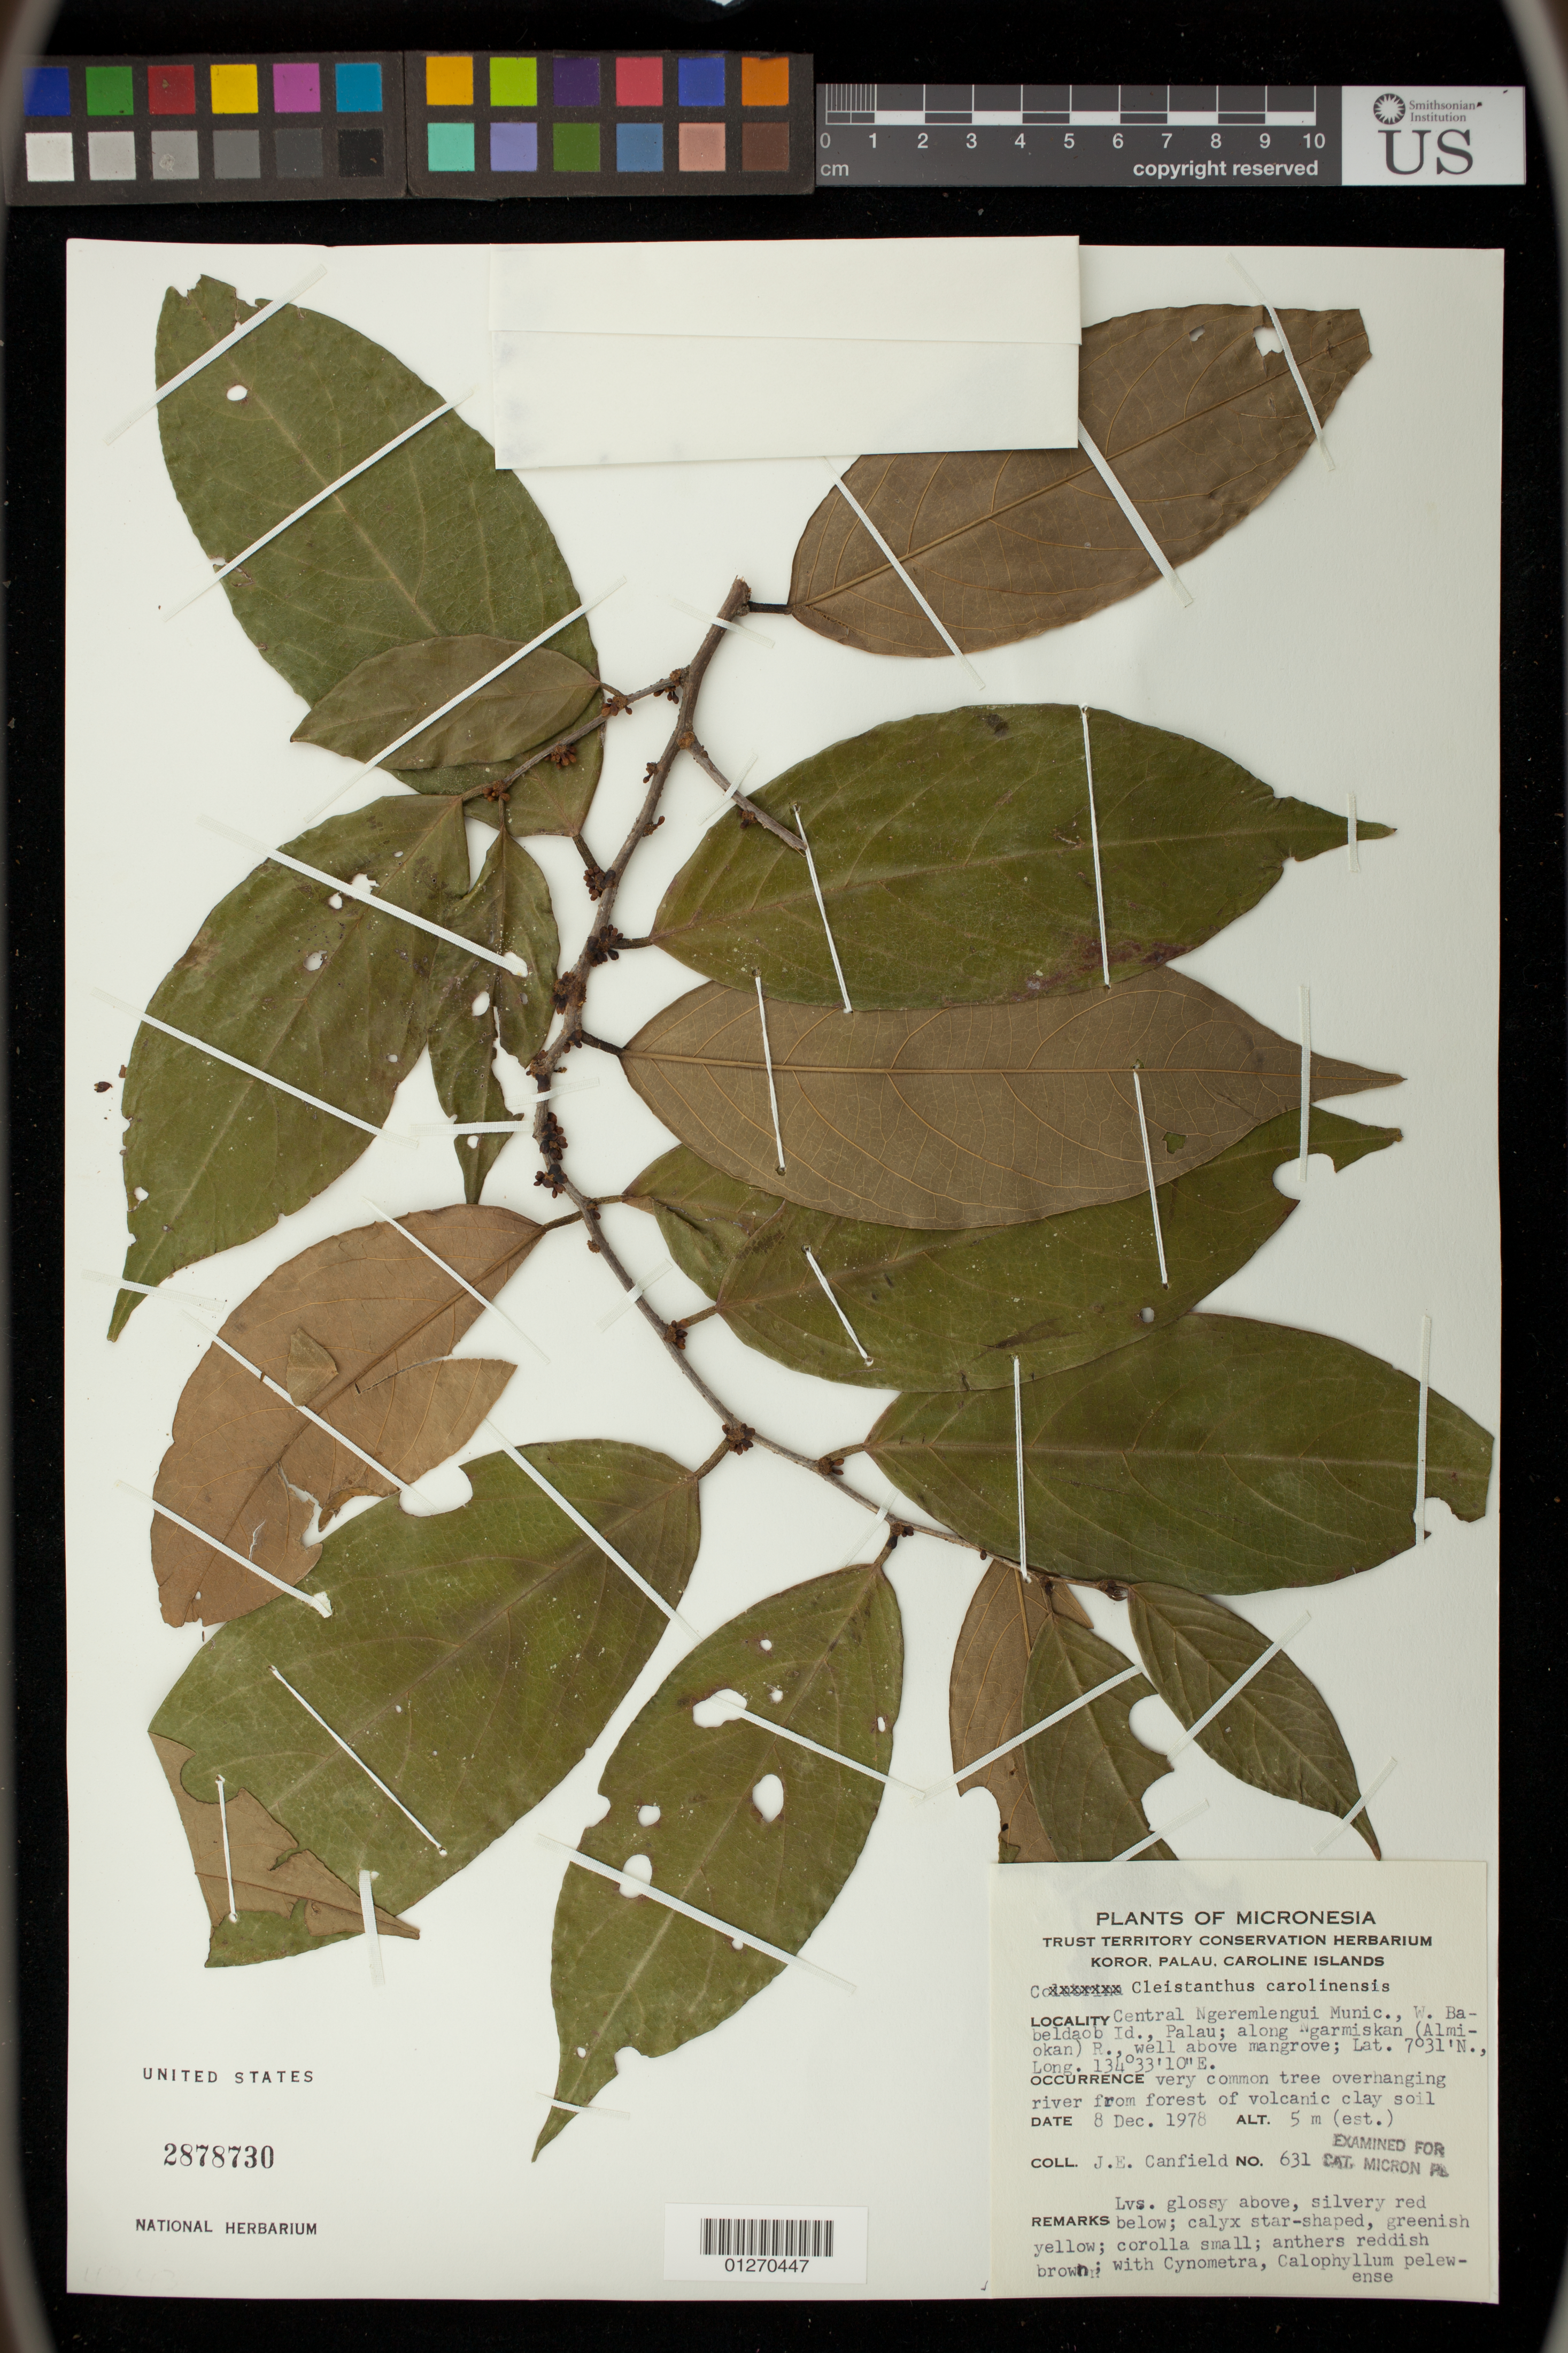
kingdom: Plantae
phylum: Tracheophyta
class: Magnoliopsida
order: Malpighiales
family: Phyllanthaceae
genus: Cleistanthus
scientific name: Cleistanthus carolinianus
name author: Jabl.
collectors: J. Canfield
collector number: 631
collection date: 1978-12-08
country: Palau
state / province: Ngeremlengui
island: Babeldaob [Babelthuap]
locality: Central Ngeremlengui Munic., W. Babeldaob Id., Palau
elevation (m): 5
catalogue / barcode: US 2878730